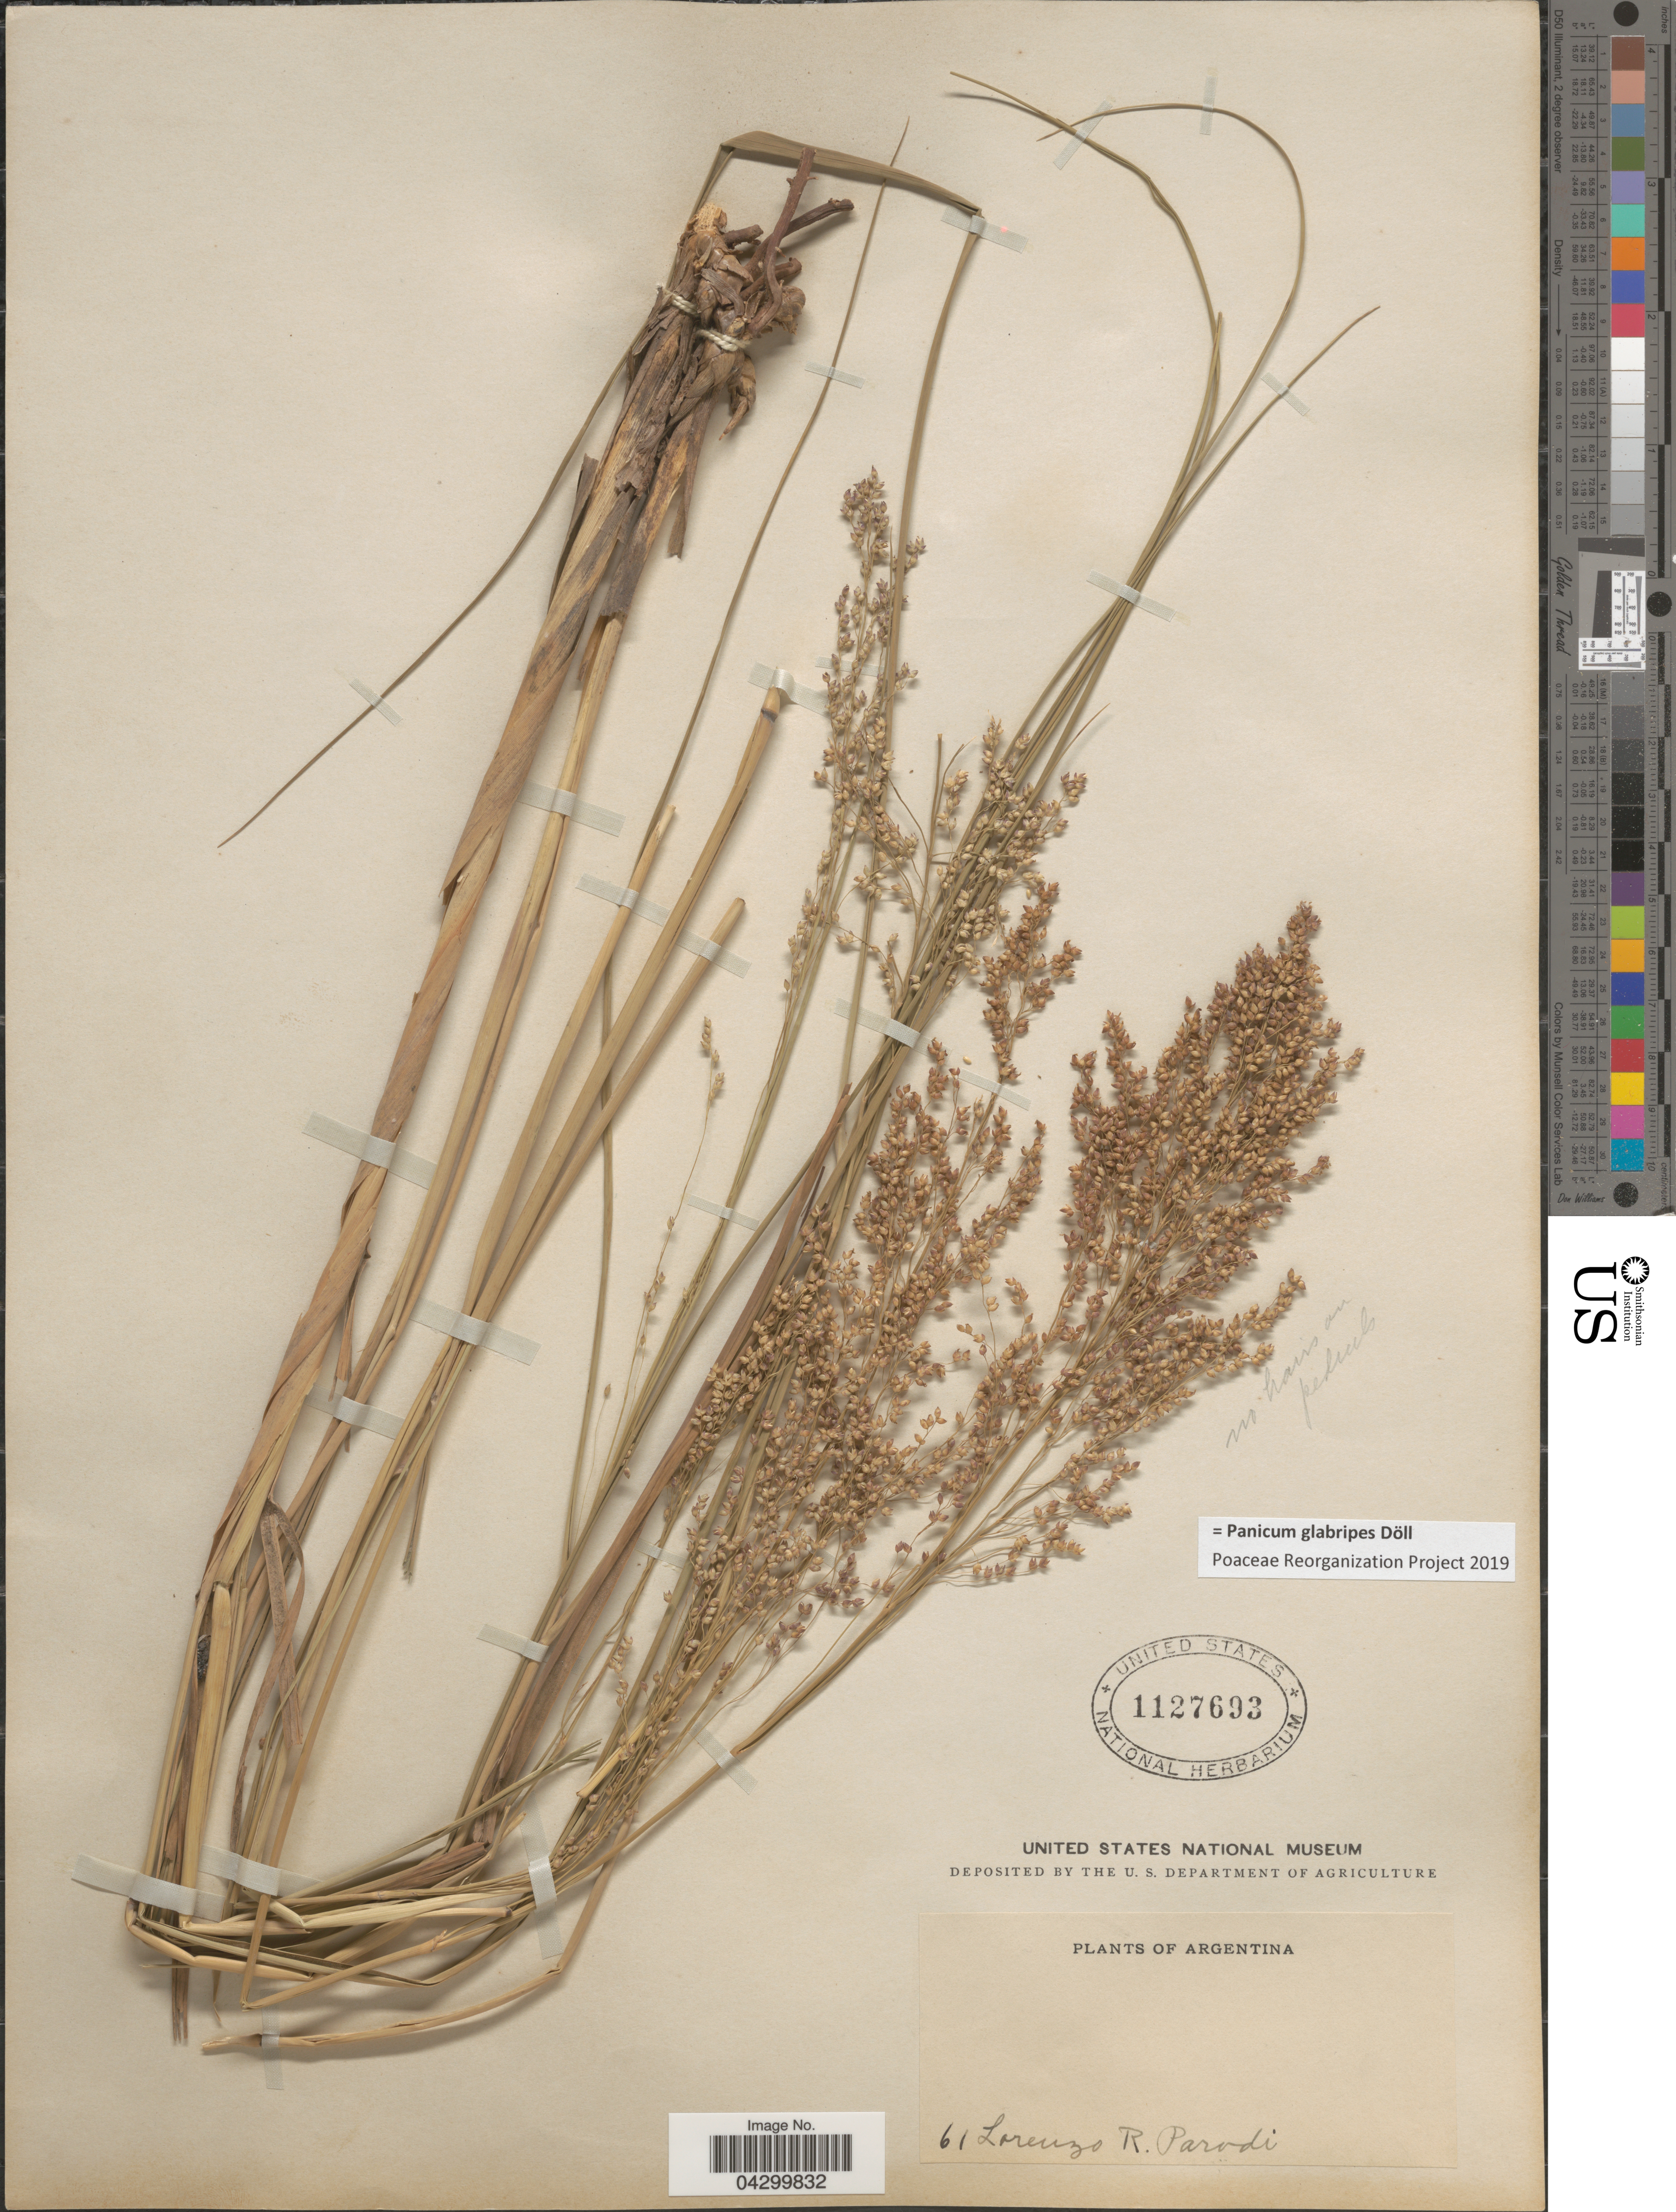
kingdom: Plantae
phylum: Tracheophyta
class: Liliopsida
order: Poales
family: Poaceae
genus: Panicum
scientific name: Panicum glabripes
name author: Döll in Mart.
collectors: L. R. Parodi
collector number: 61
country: Argentina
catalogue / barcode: US 1127693